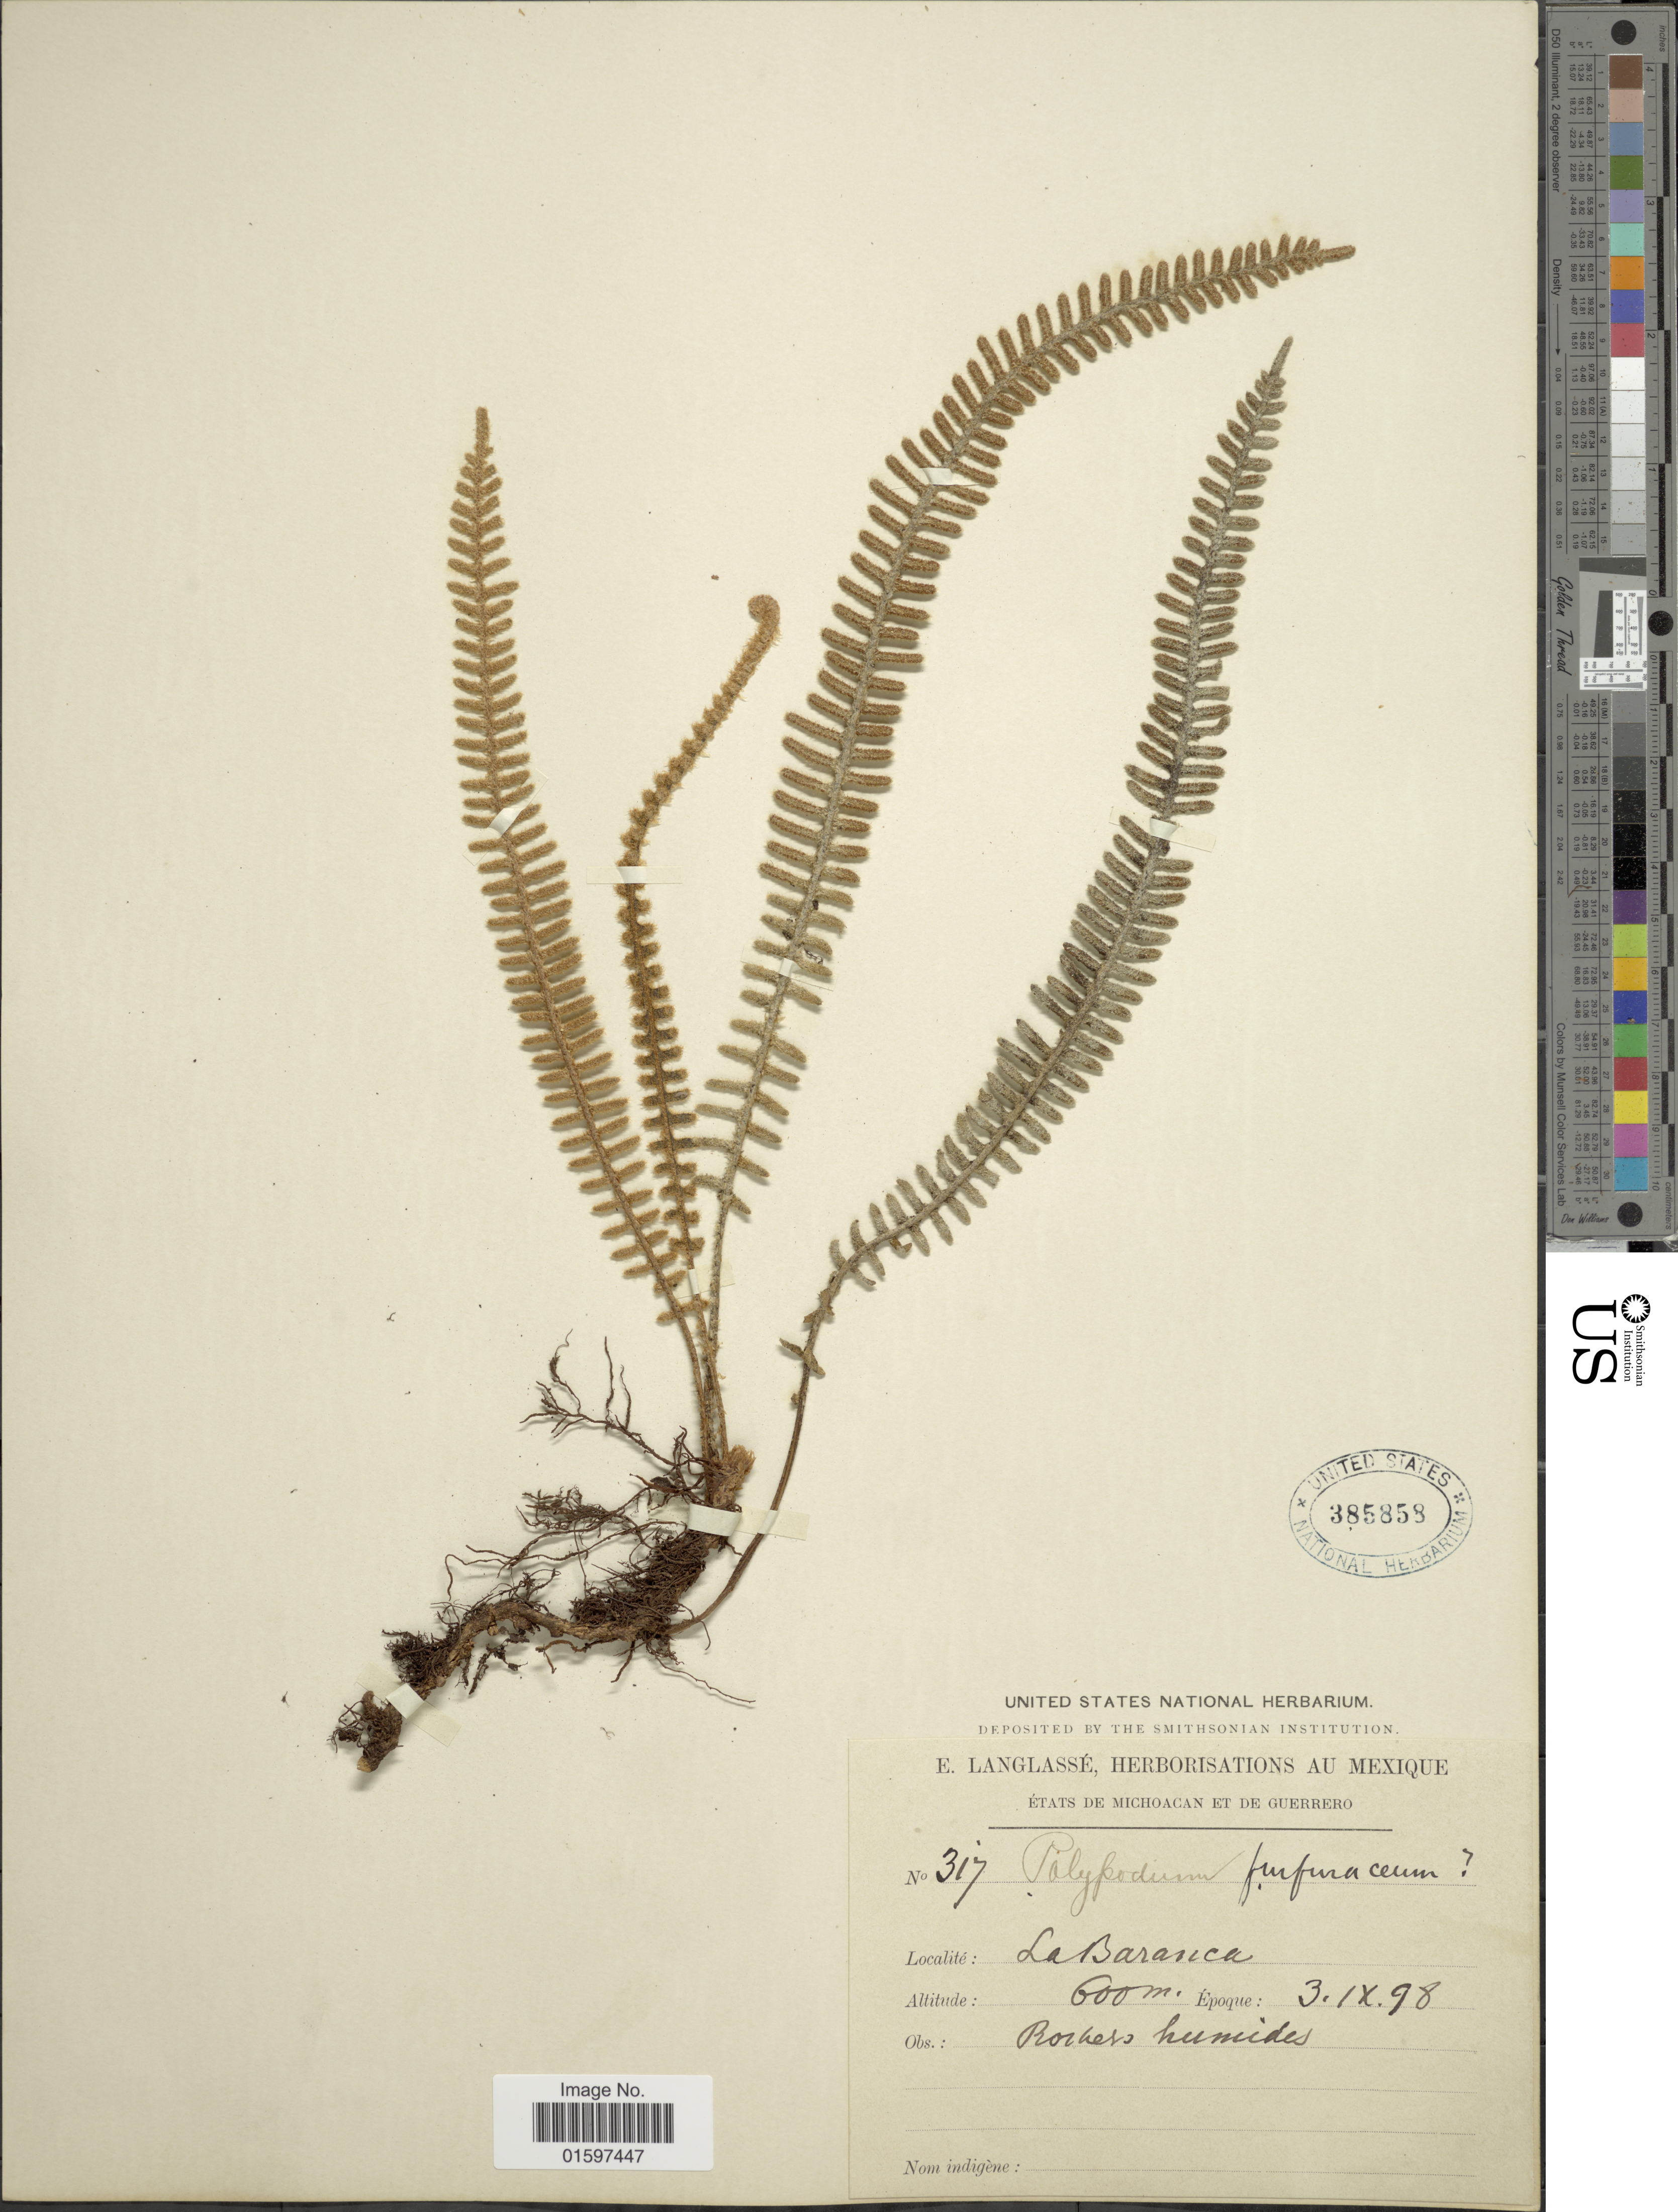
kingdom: Plantae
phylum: Tracheophyta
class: Polypodiopsida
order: Polypodiales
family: Polypodiaceae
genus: Pleopeltis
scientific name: Pleopeltis furfuracea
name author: (Schltdl. & Cham.) A.R. Sm. & Tejero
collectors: E. Langlassé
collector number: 317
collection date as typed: Transcribed d/m/y: 3/9/98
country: Mexico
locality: La Baranca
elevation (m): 600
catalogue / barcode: US 385858